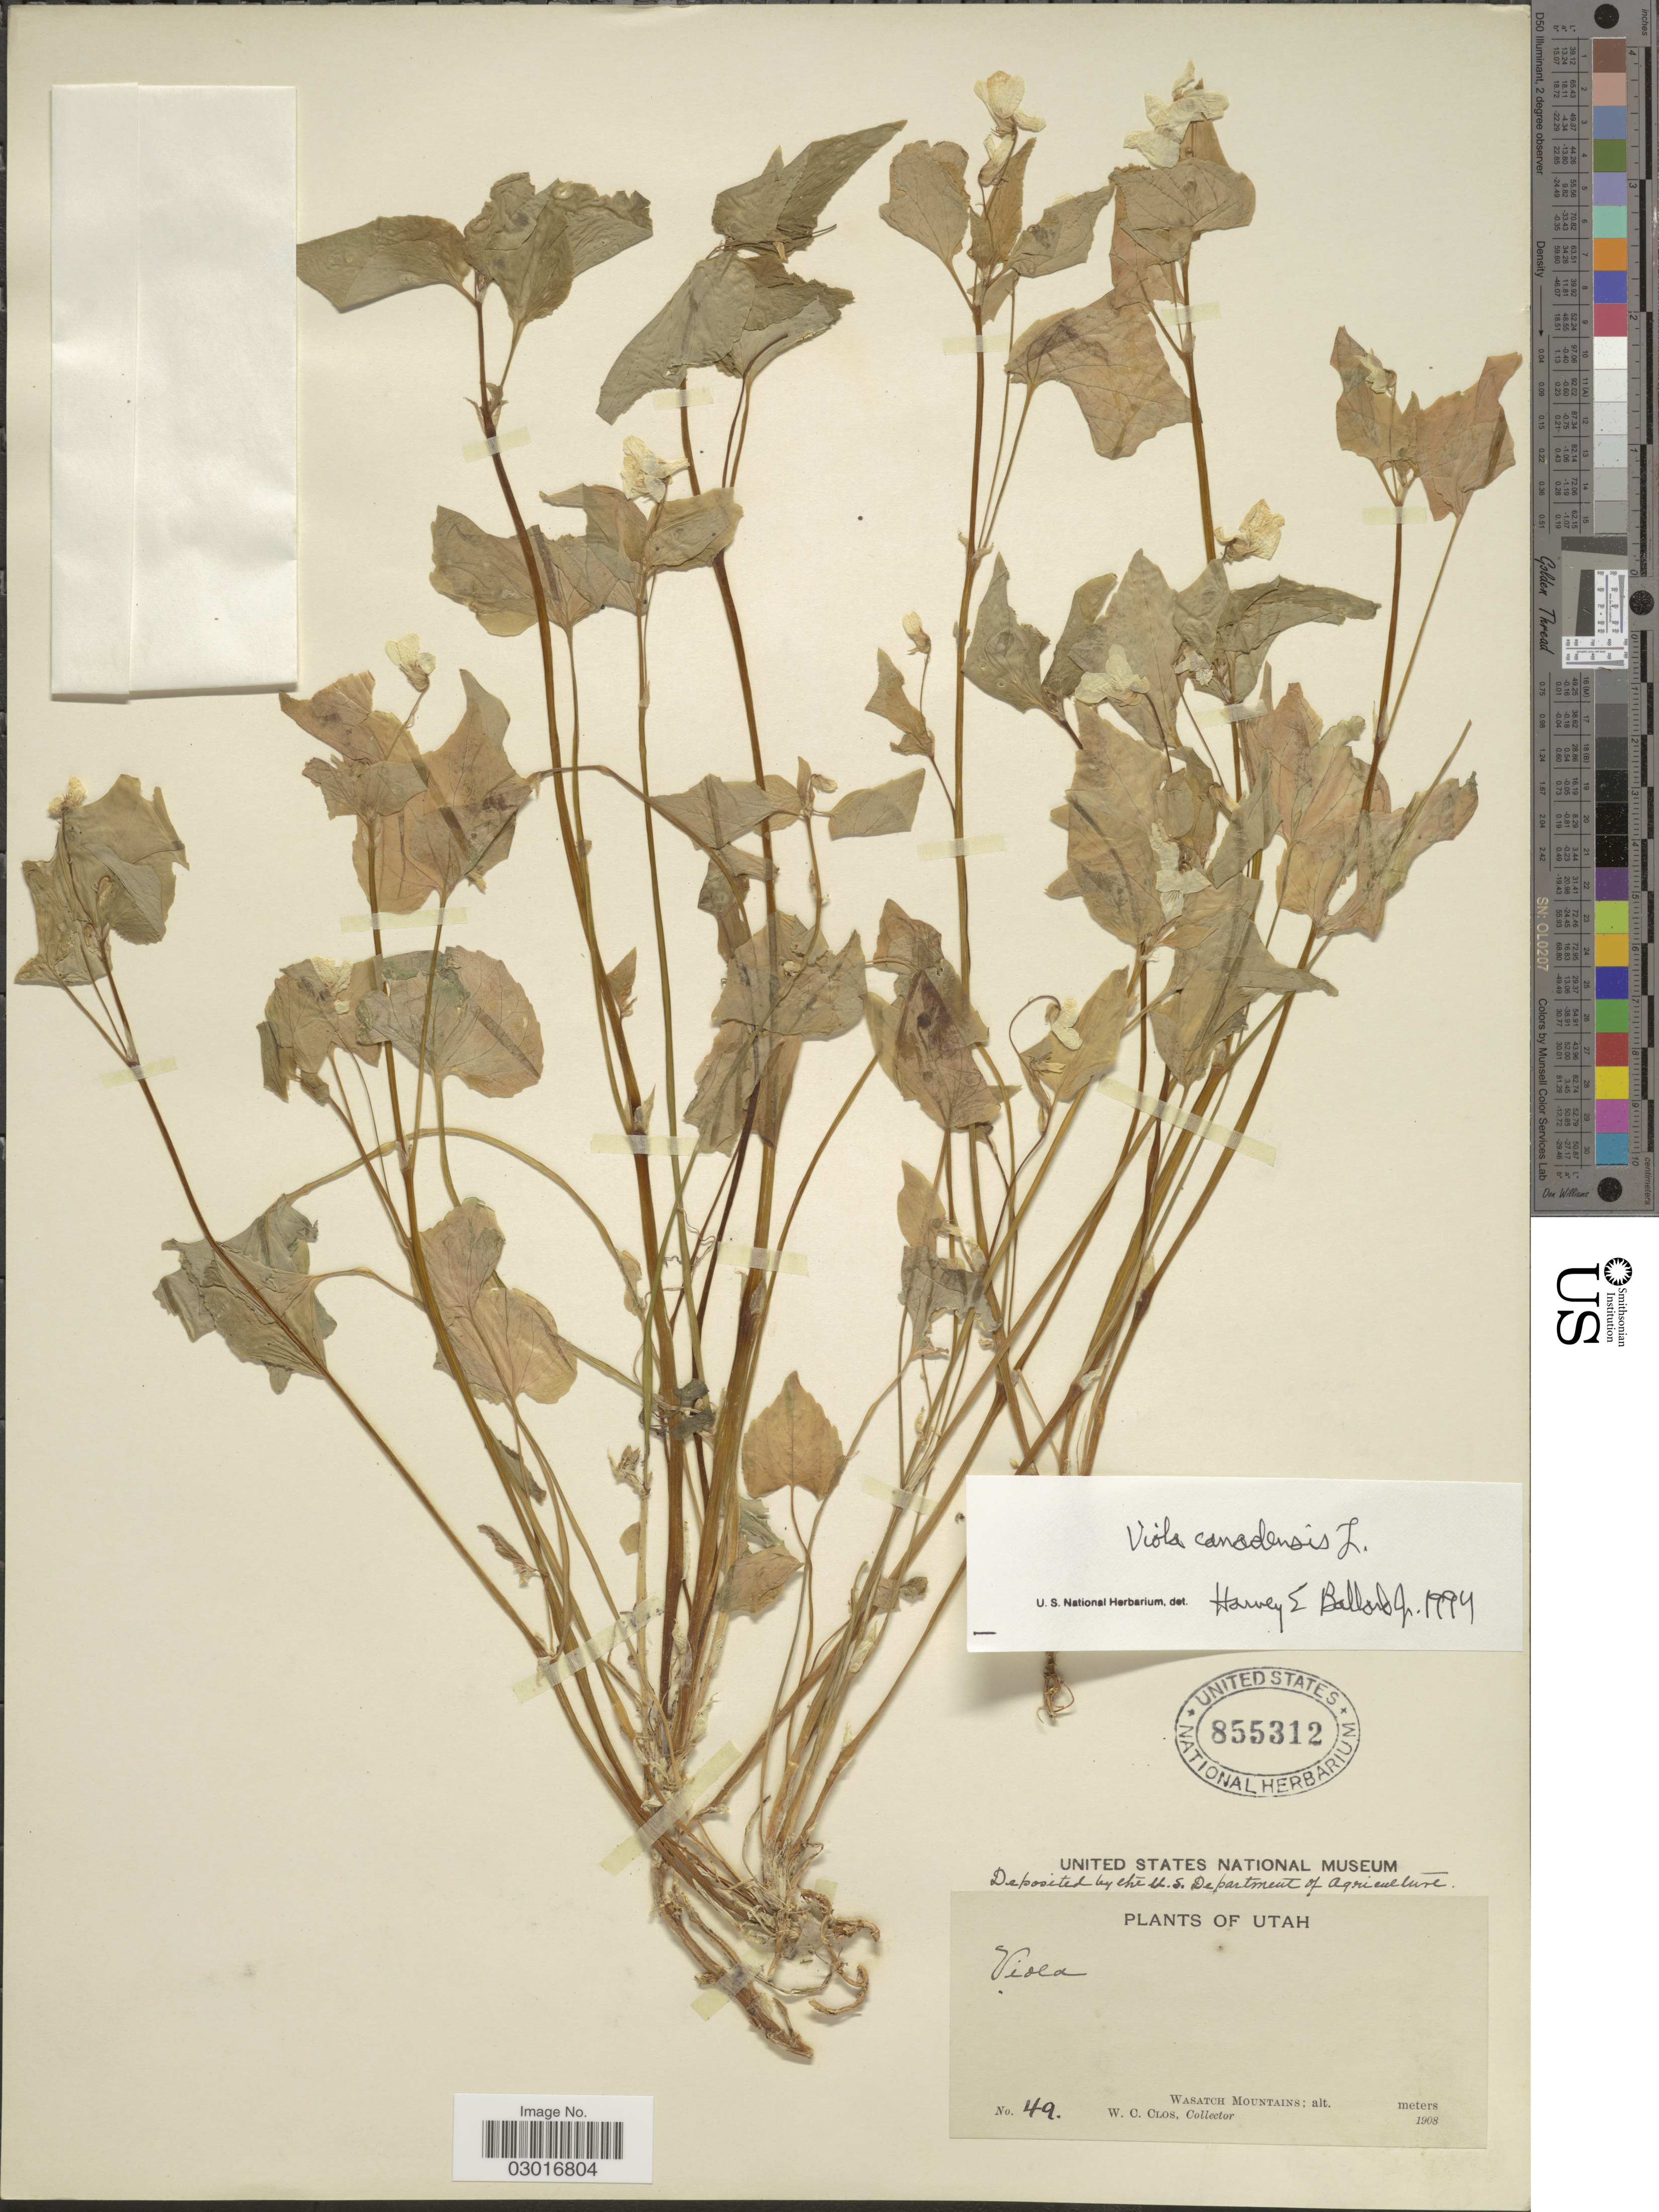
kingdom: Plantae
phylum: Tracheophyta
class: Magnoliopsida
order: Malpighiales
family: Violaceae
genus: Viola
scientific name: Viola scopulorum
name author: (A. Gray) Greene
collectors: W. C. Clos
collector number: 49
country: United States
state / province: Utah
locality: Wasatch Mountains.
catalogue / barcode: US 855312